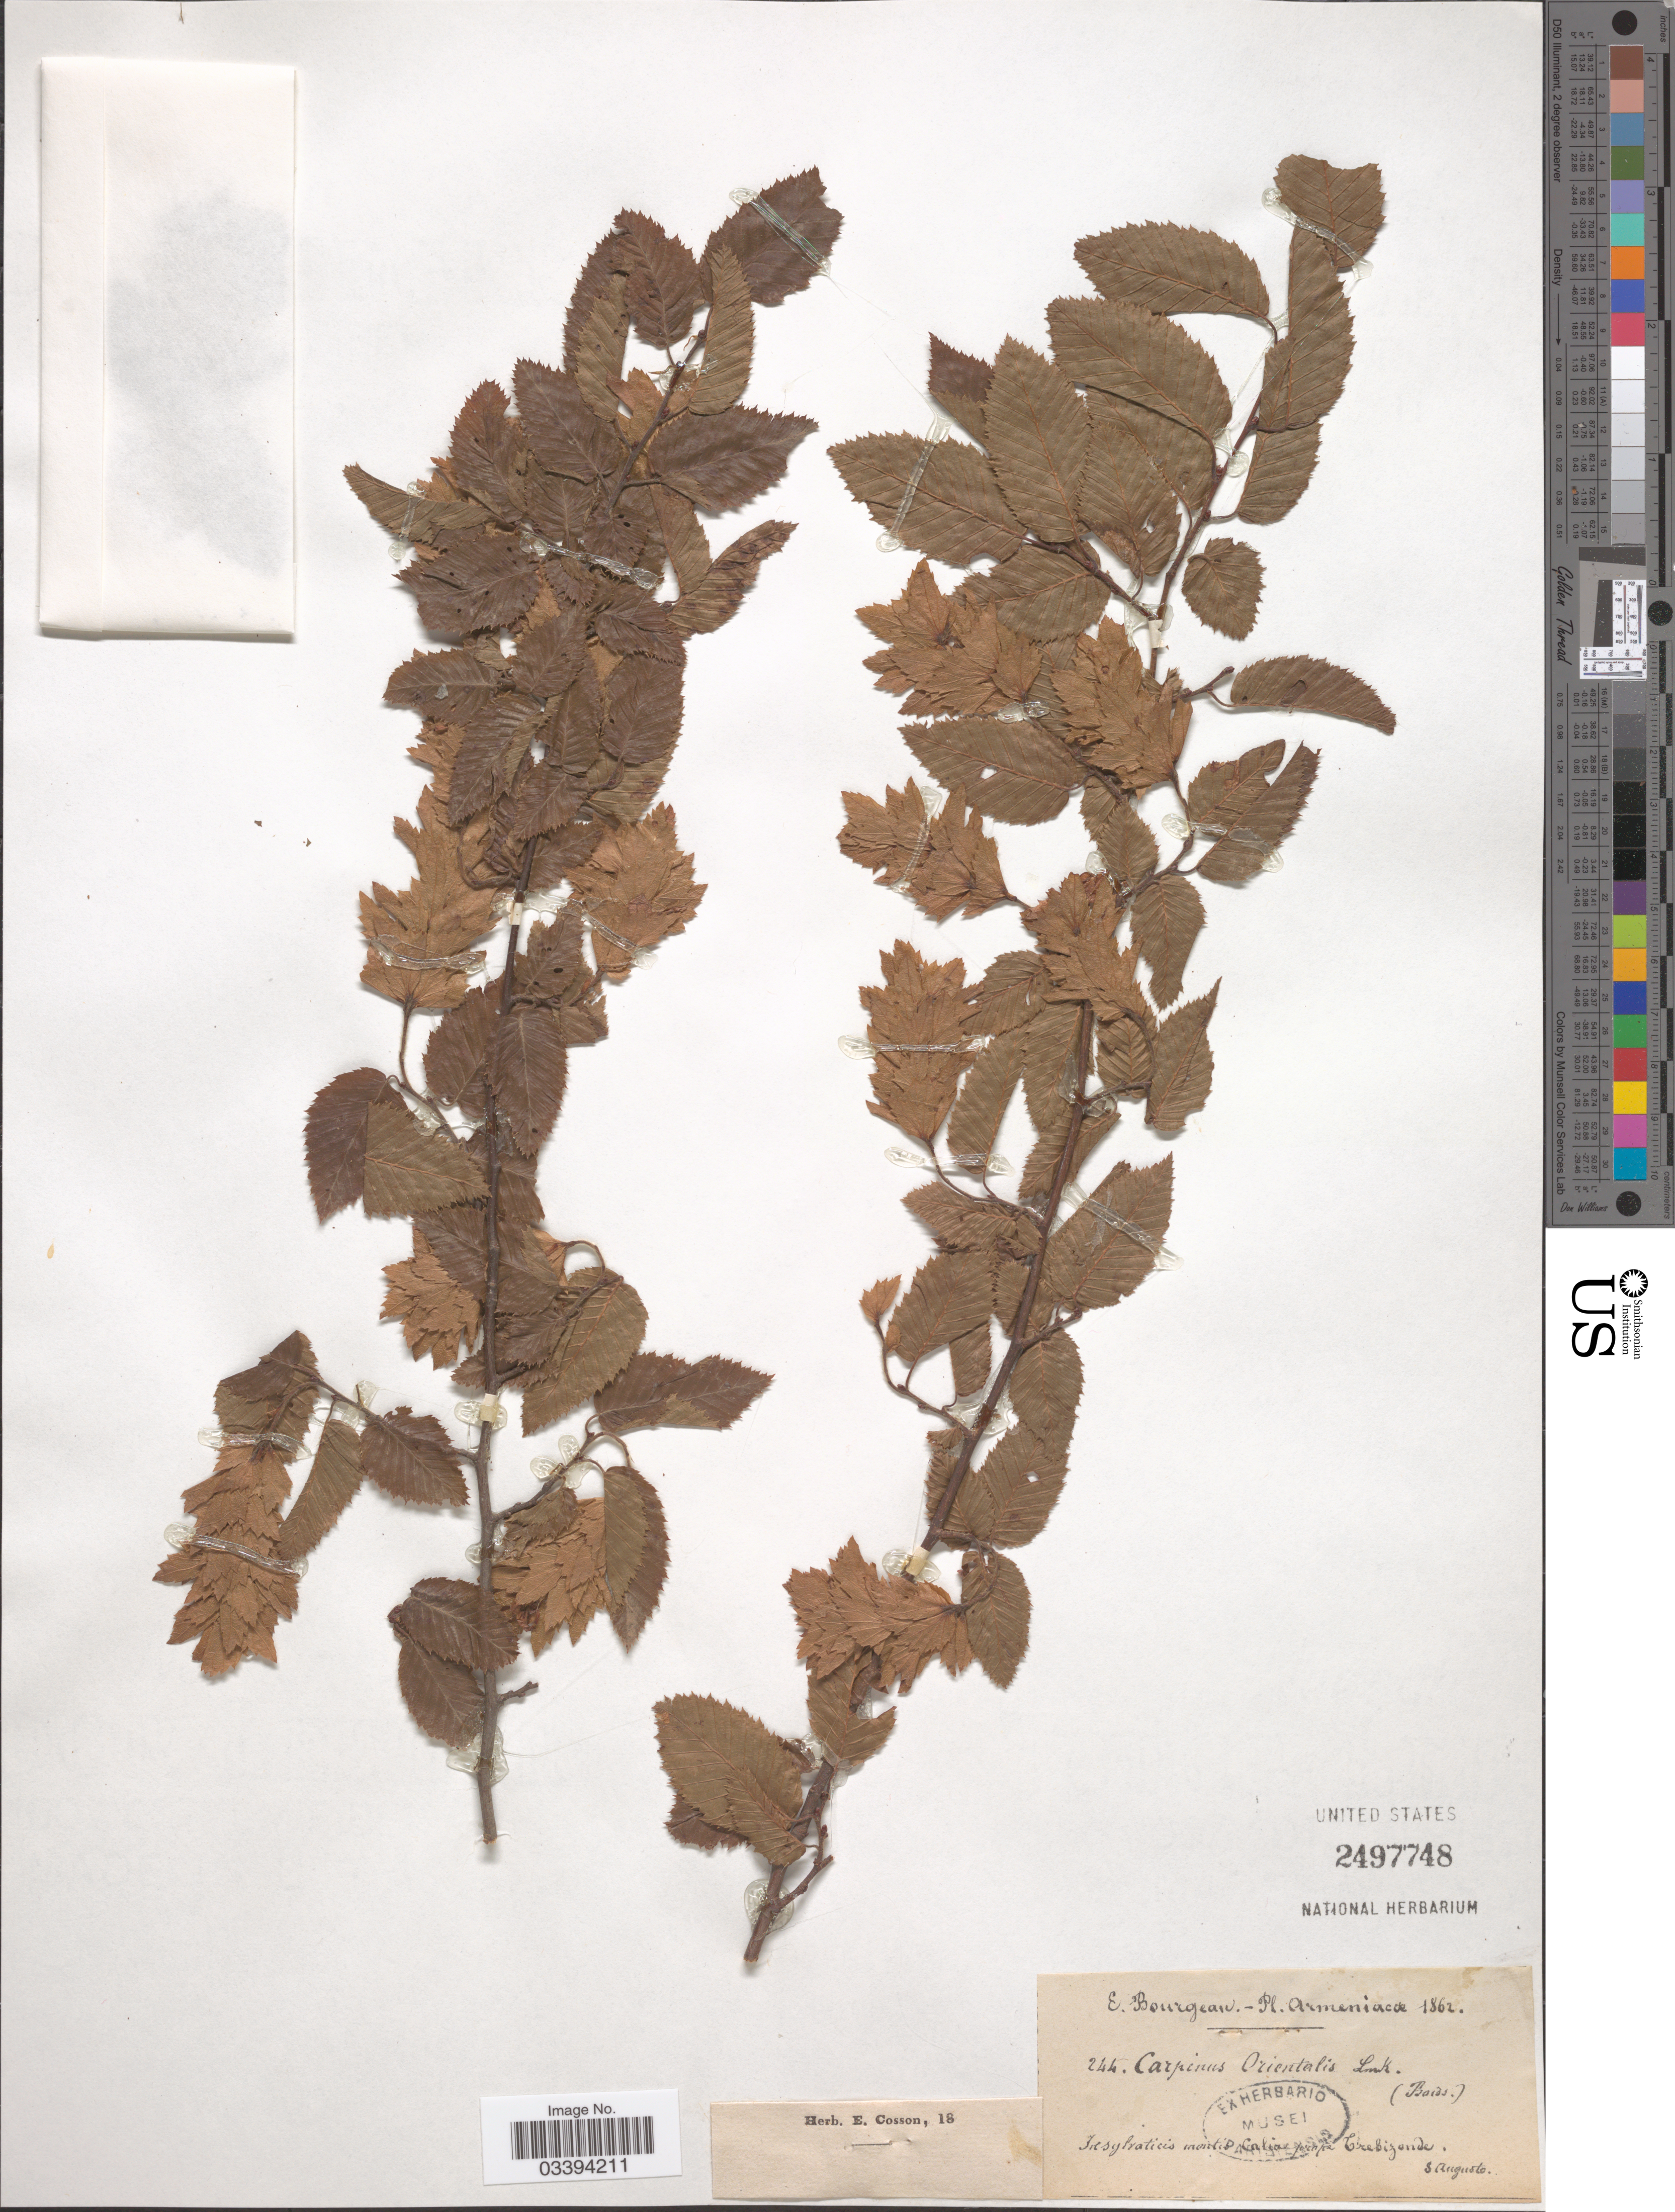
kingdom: Plantae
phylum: Tracheophyta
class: Magnoliopsida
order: Fagales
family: Betulaceae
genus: Carpinus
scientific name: Carpinus orientalis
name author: Mill.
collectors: E. Bourgeau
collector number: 244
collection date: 1862-08-03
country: Turkey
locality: In sylvaticis mont [illegible text] Trebizonde.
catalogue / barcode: US 2497748